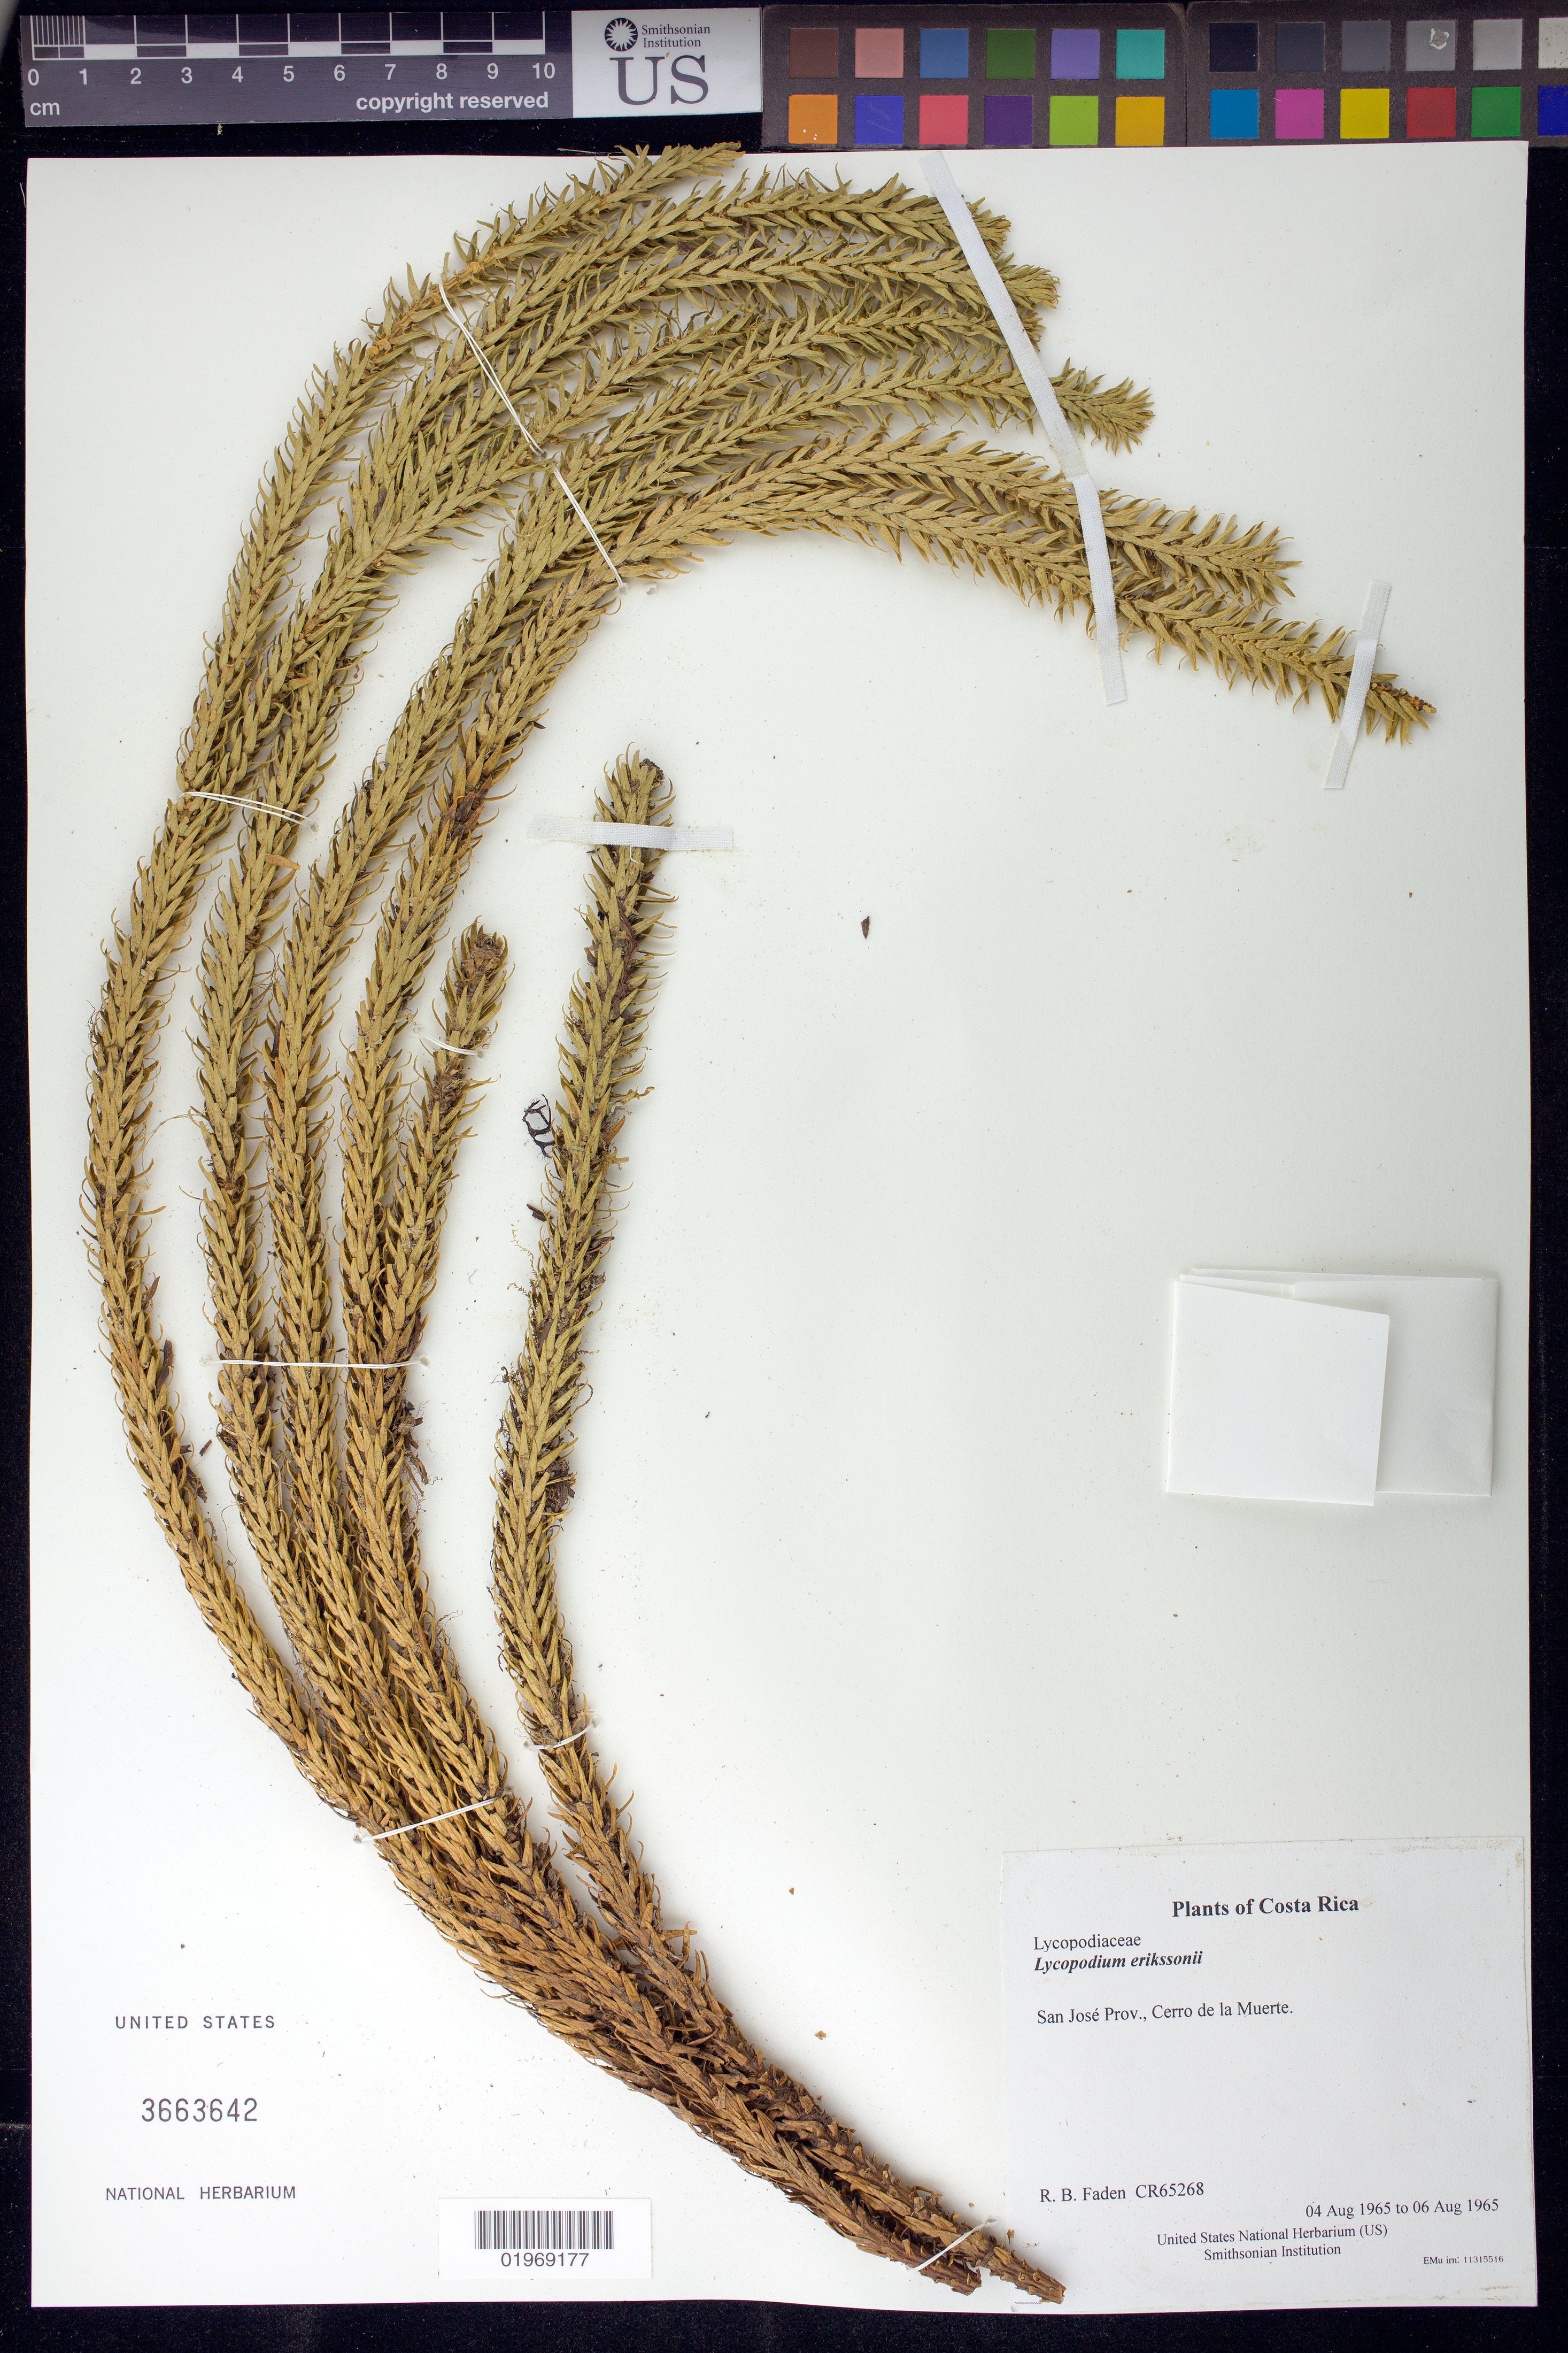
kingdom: Plantae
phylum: Tracheophyta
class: Lycopodiopsida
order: Lycopodiales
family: Lycopodiaceae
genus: Phlegmariurus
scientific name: Phlegmariurus talamancanus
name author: (B. Øllg.) B. Øllg.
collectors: R. B. Faden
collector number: CR65268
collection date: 1965-08-04/1965-08-06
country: Costa Rica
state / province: San José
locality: Cerro de la Muerte.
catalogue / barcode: US 3663642